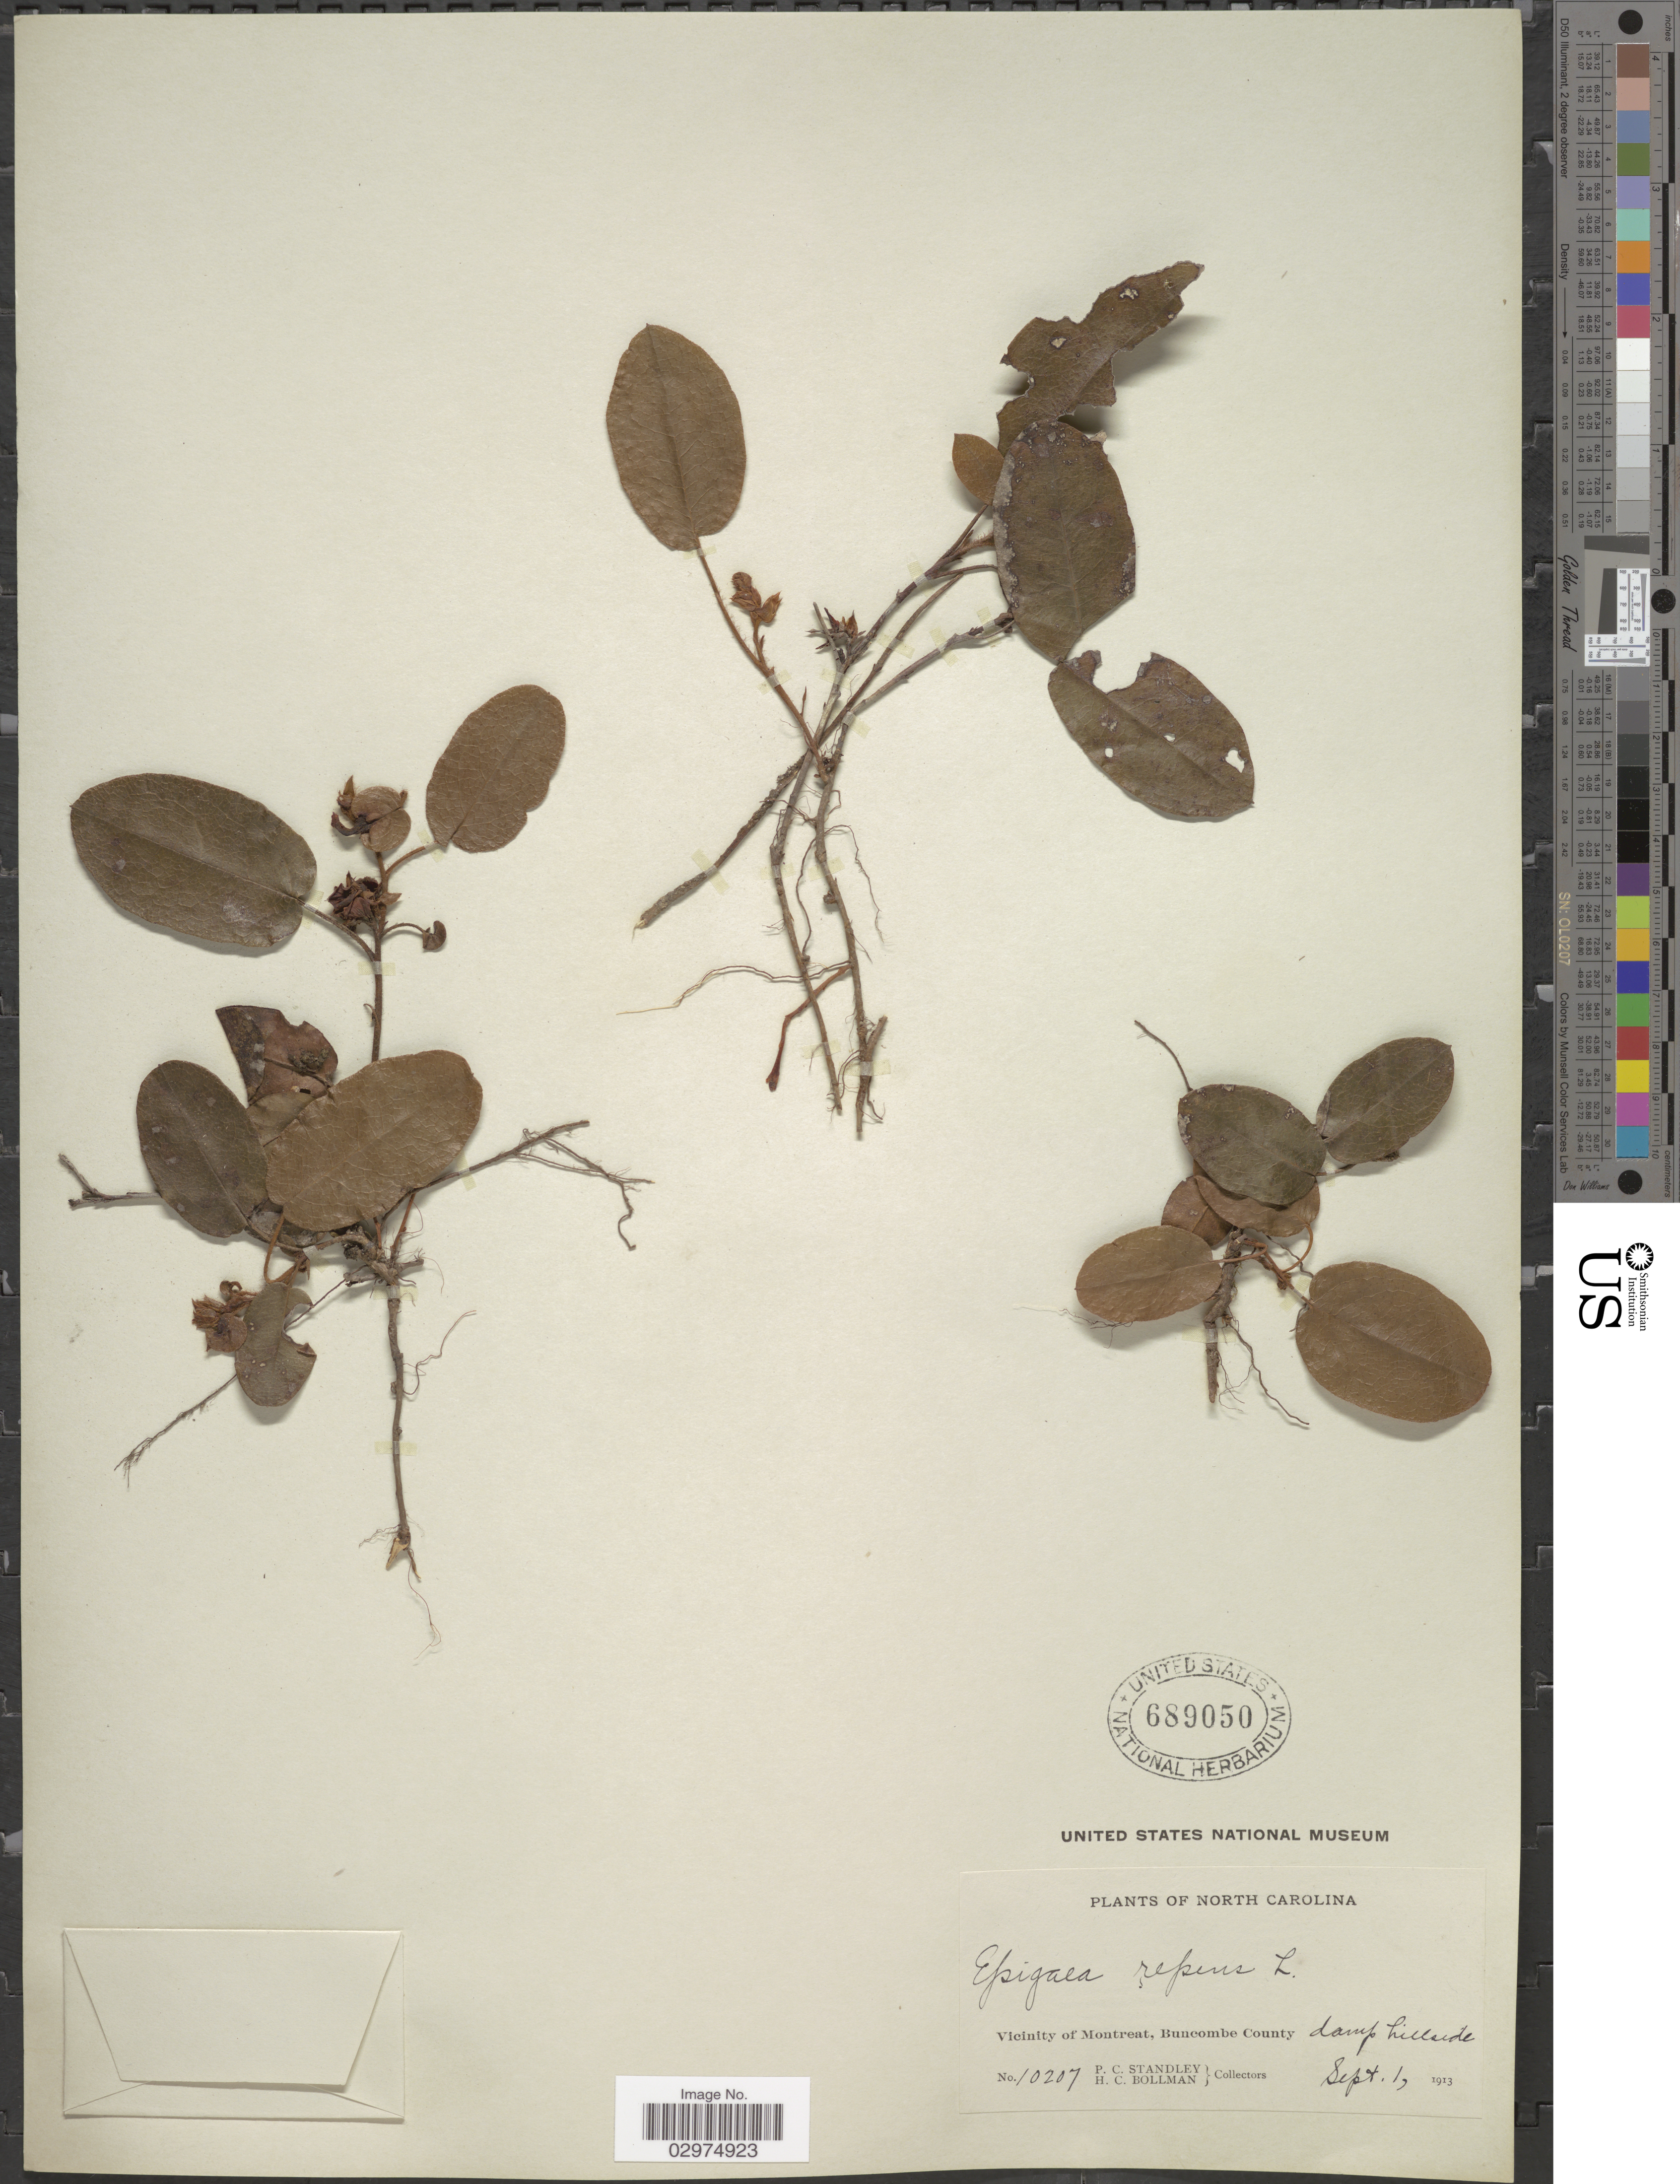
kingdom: Plantae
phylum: Tracheophyta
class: Magnoliopsida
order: Ericales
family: Ericaceae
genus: Epigaea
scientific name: Epigaea repens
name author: L.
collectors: P. C. Standley & H. C. Bollman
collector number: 10207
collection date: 1913-09-01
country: United States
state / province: North Carolina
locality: Vicinity of Montreat, Buncombe County.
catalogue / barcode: US 689050